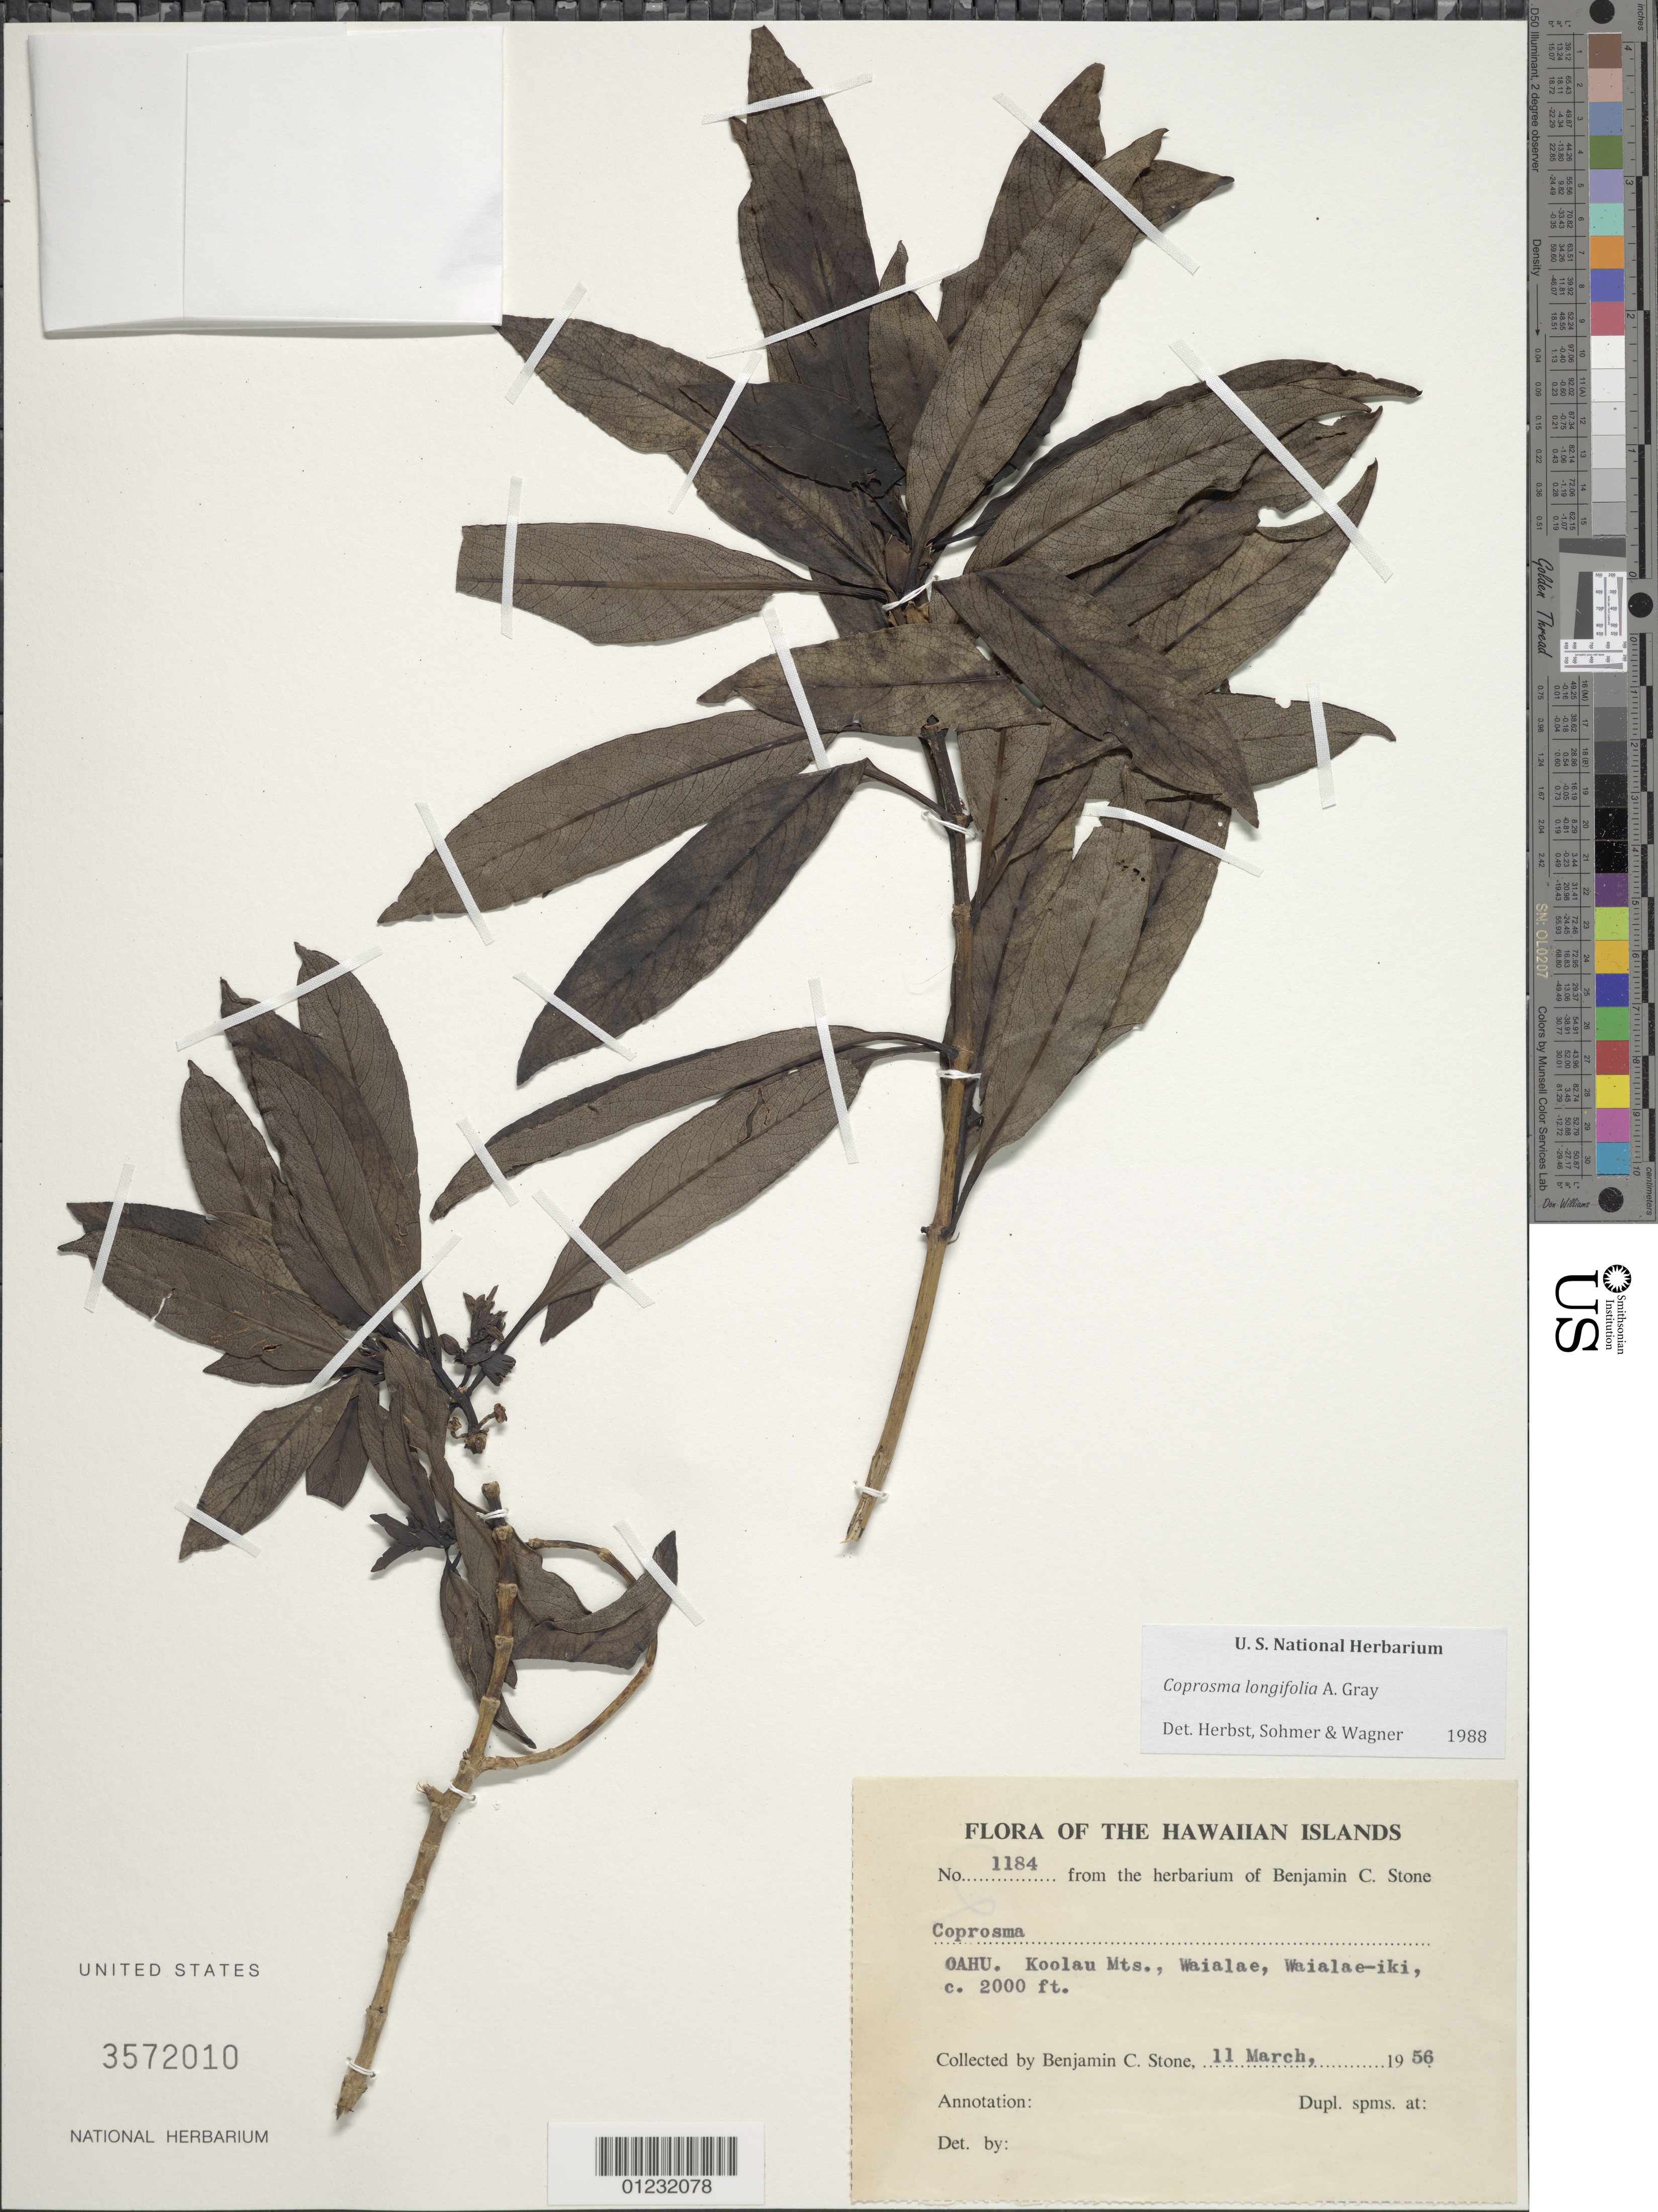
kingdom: Plantae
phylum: Tracheophyta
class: Magnoliopsida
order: Gentianales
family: Rubiaceae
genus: Coprosma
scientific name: Coprosma longifolia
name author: A. Gray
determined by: Herbst, D. R.; Sohmer, S. H.; Wagner, W. L.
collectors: B. C. Stone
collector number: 1184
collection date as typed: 11 Mar 1956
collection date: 1956-03-11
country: United States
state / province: Hawaii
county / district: Honolulu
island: Oahu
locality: Koolau Mountains, Waialae, Waialae-iki, Oahu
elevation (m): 610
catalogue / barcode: US 3572010